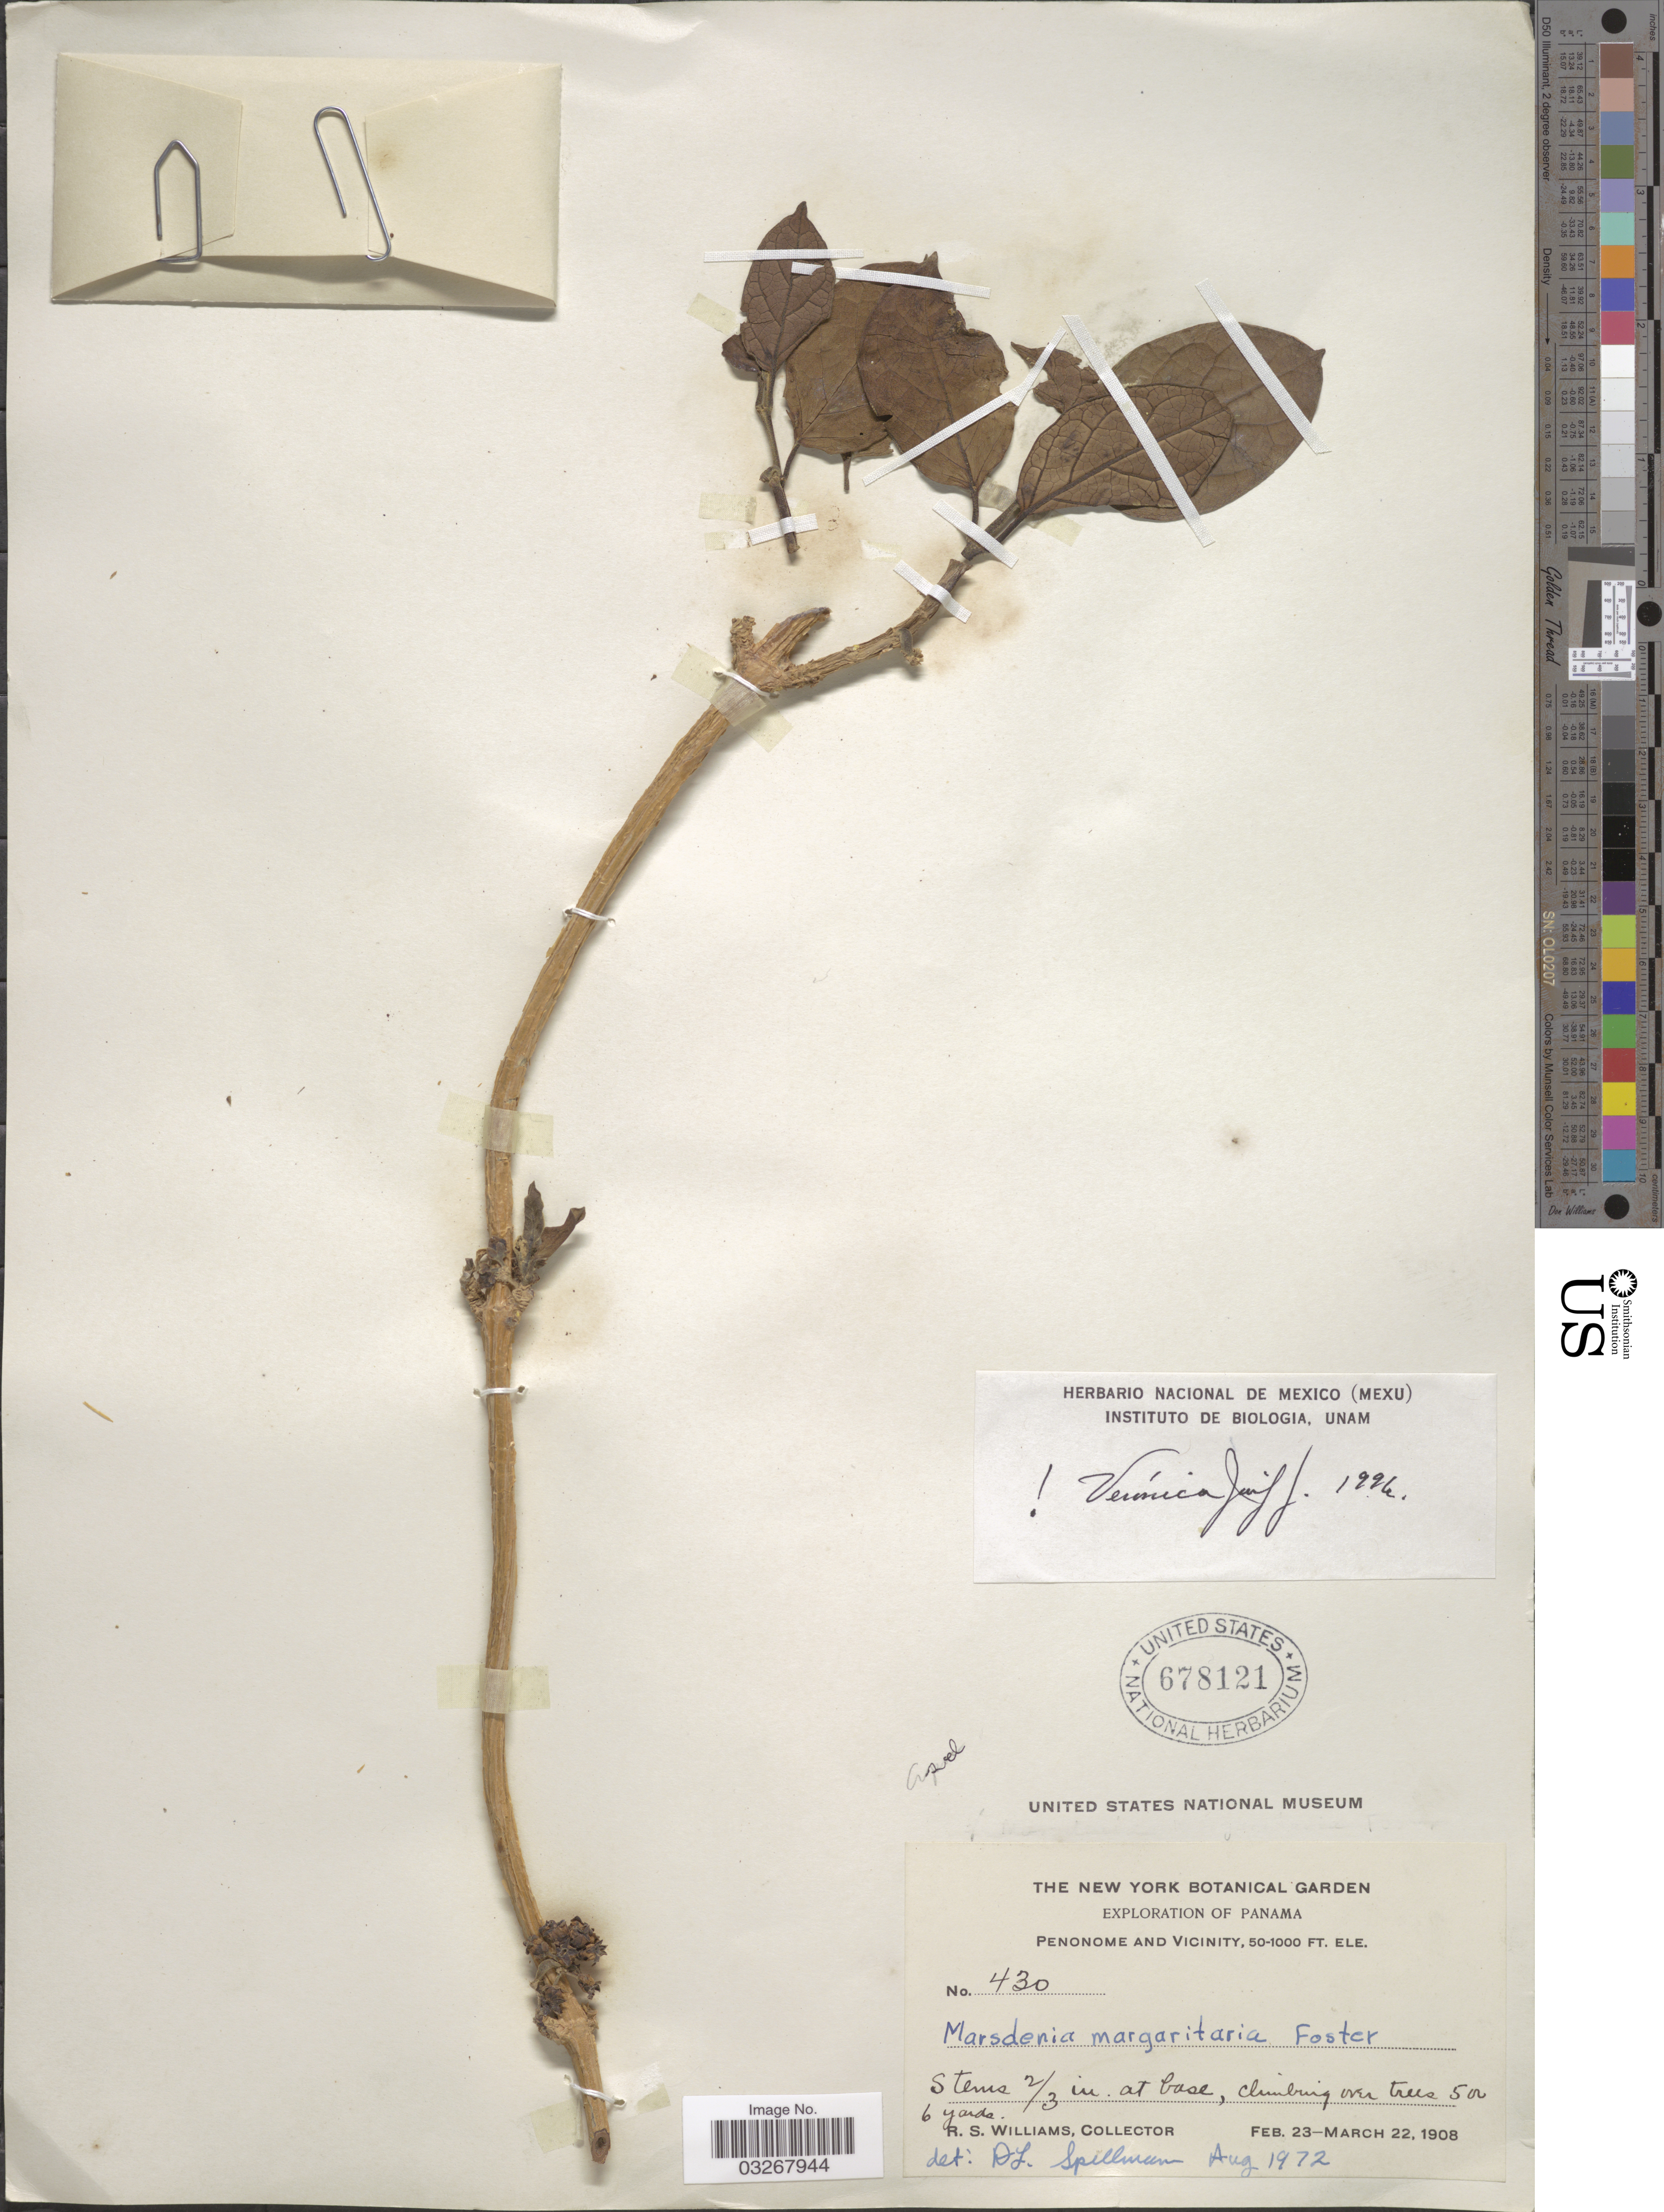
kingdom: Plantae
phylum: Tracheophyta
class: Magnoliopsida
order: Gentianales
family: Apocynaceae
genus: Marsdenia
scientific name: Marsdenia margaritaria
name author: R.C. Foster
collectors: R. S. Williams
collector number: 430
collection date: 1908-02-23/1908-03-22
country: Panama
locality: Penonome and Vicinity.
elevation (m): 15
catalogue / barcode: US 678121